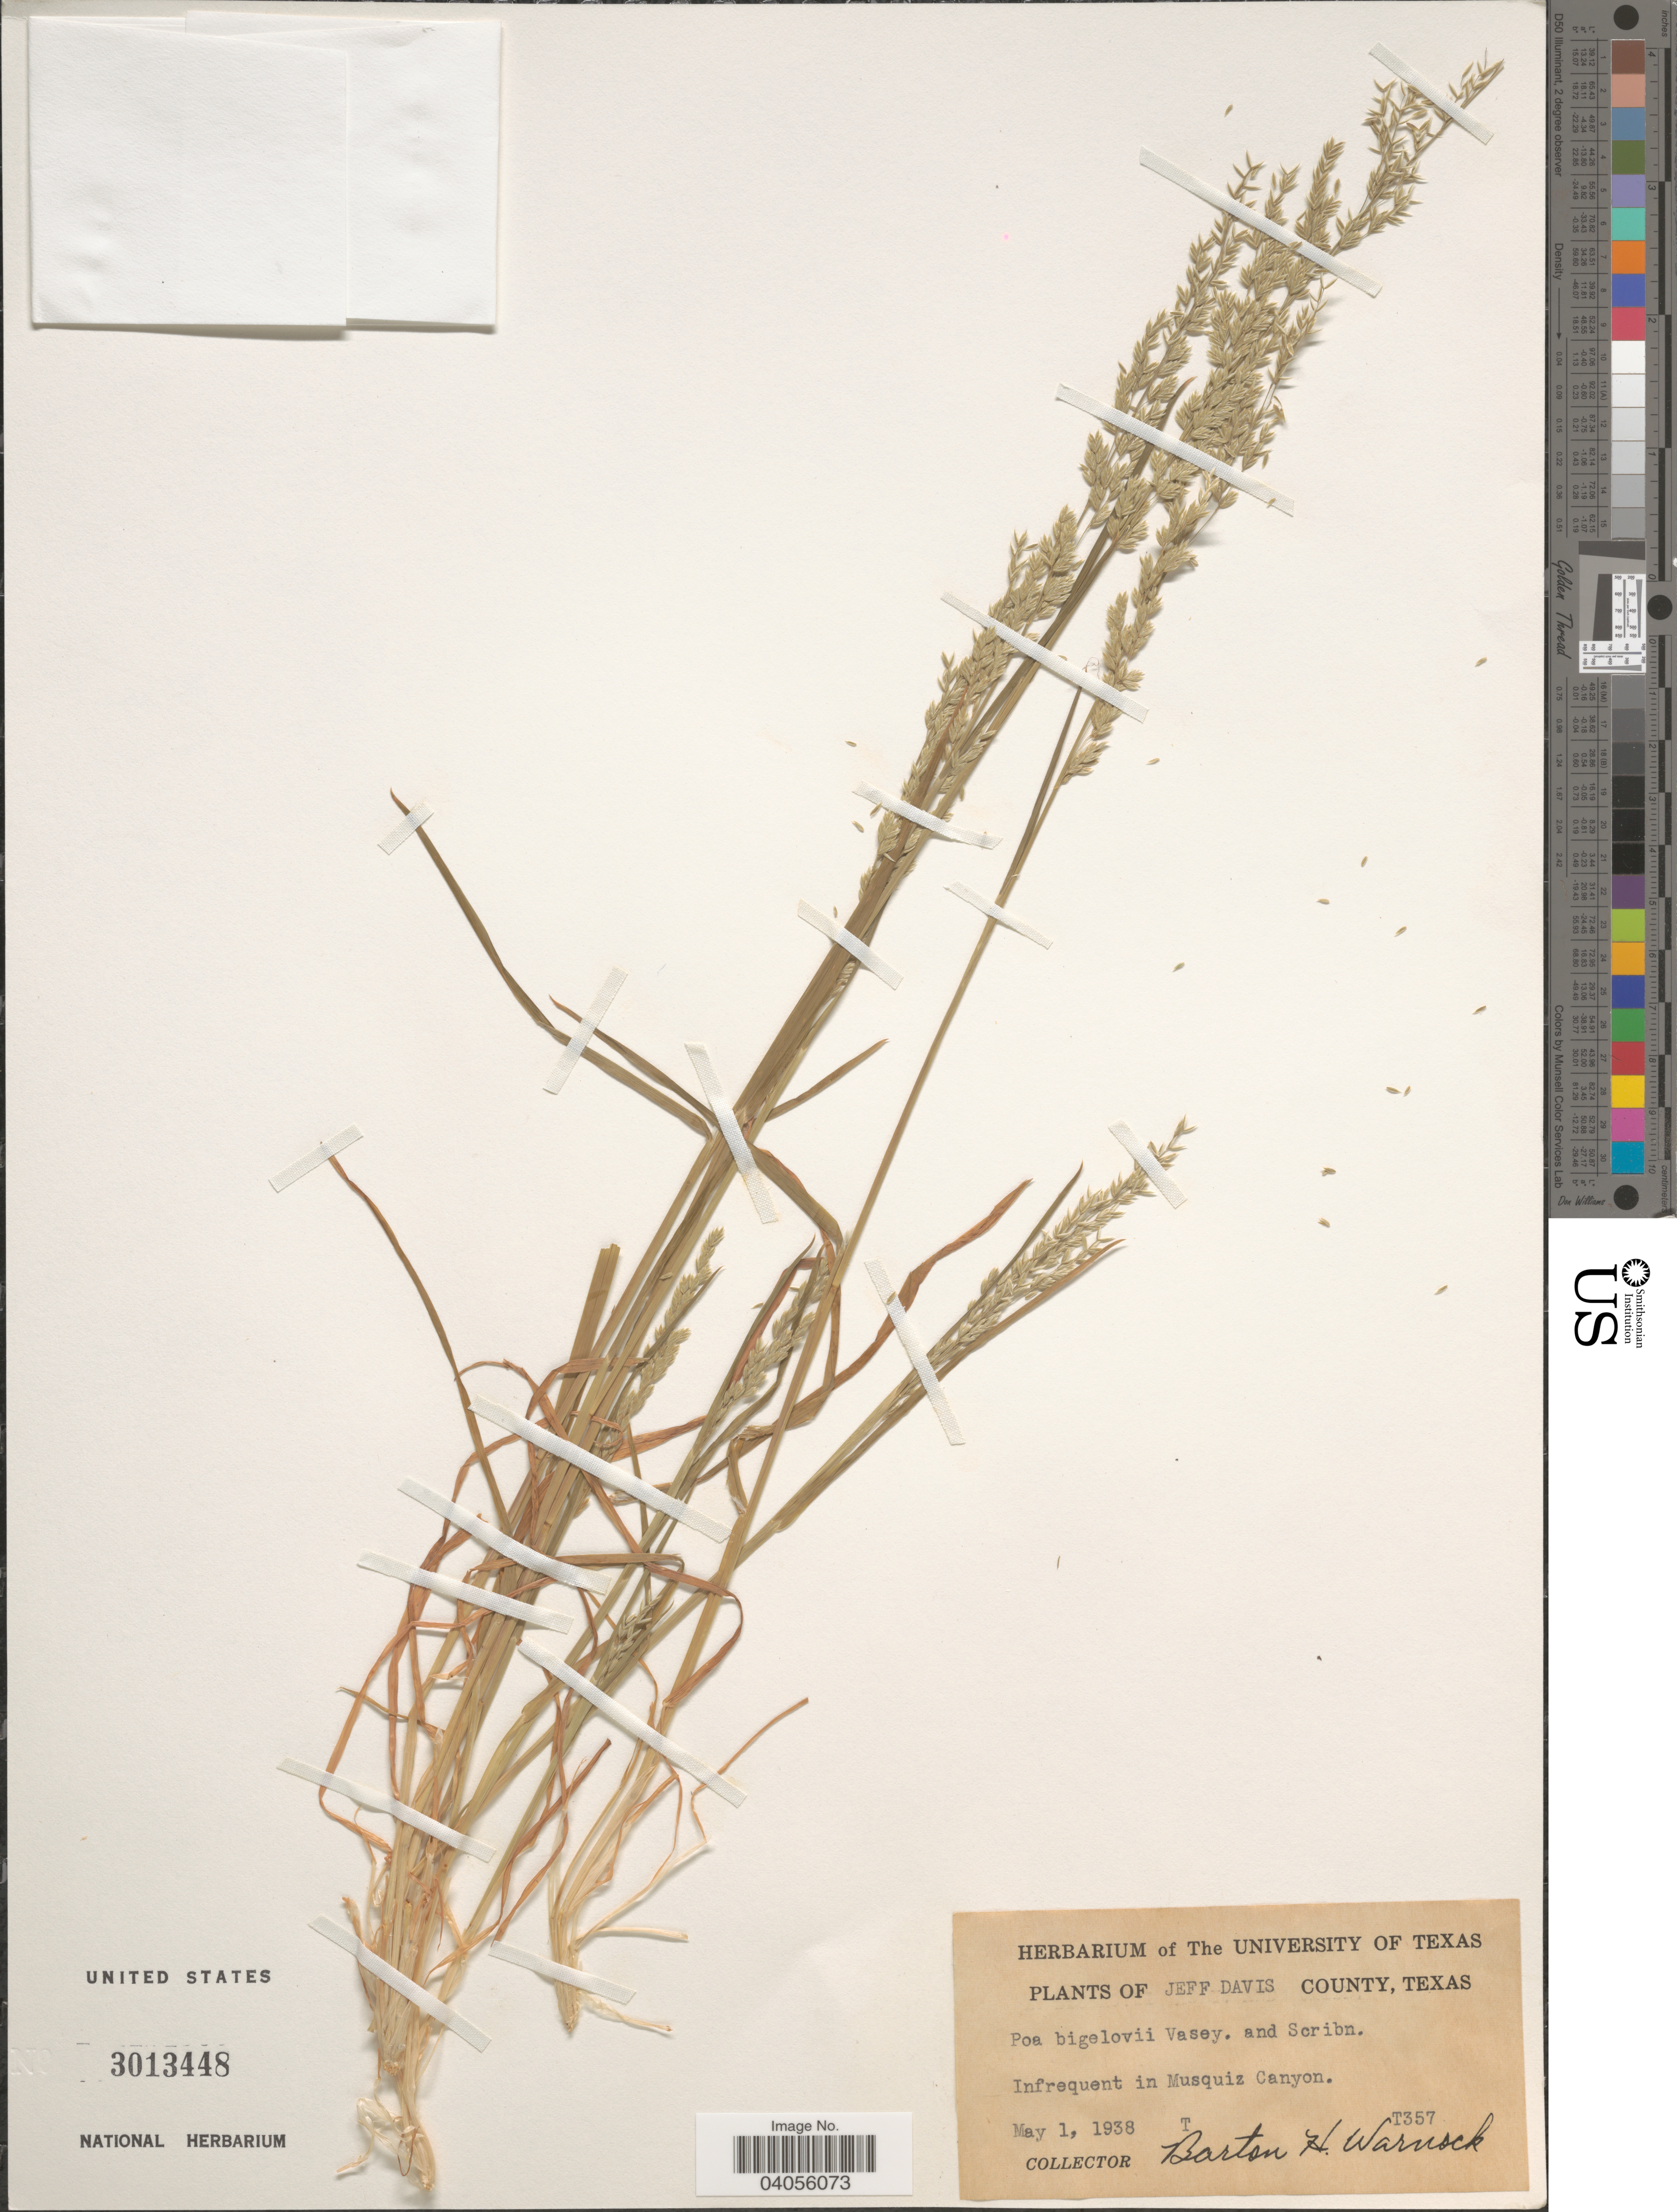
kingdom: Plantae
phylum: Tracheophyta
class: Liliopsida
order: Poales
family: Poaceae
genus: Poa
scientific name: Poa bigelovii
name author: Vasey & Scribn.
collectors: B. H. Warnock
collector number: T357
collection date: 1938-05-01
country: United States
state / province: Texas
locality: Jeff Davis County. Infrequent in Musquiz Canyon.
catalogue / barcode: US 3013448